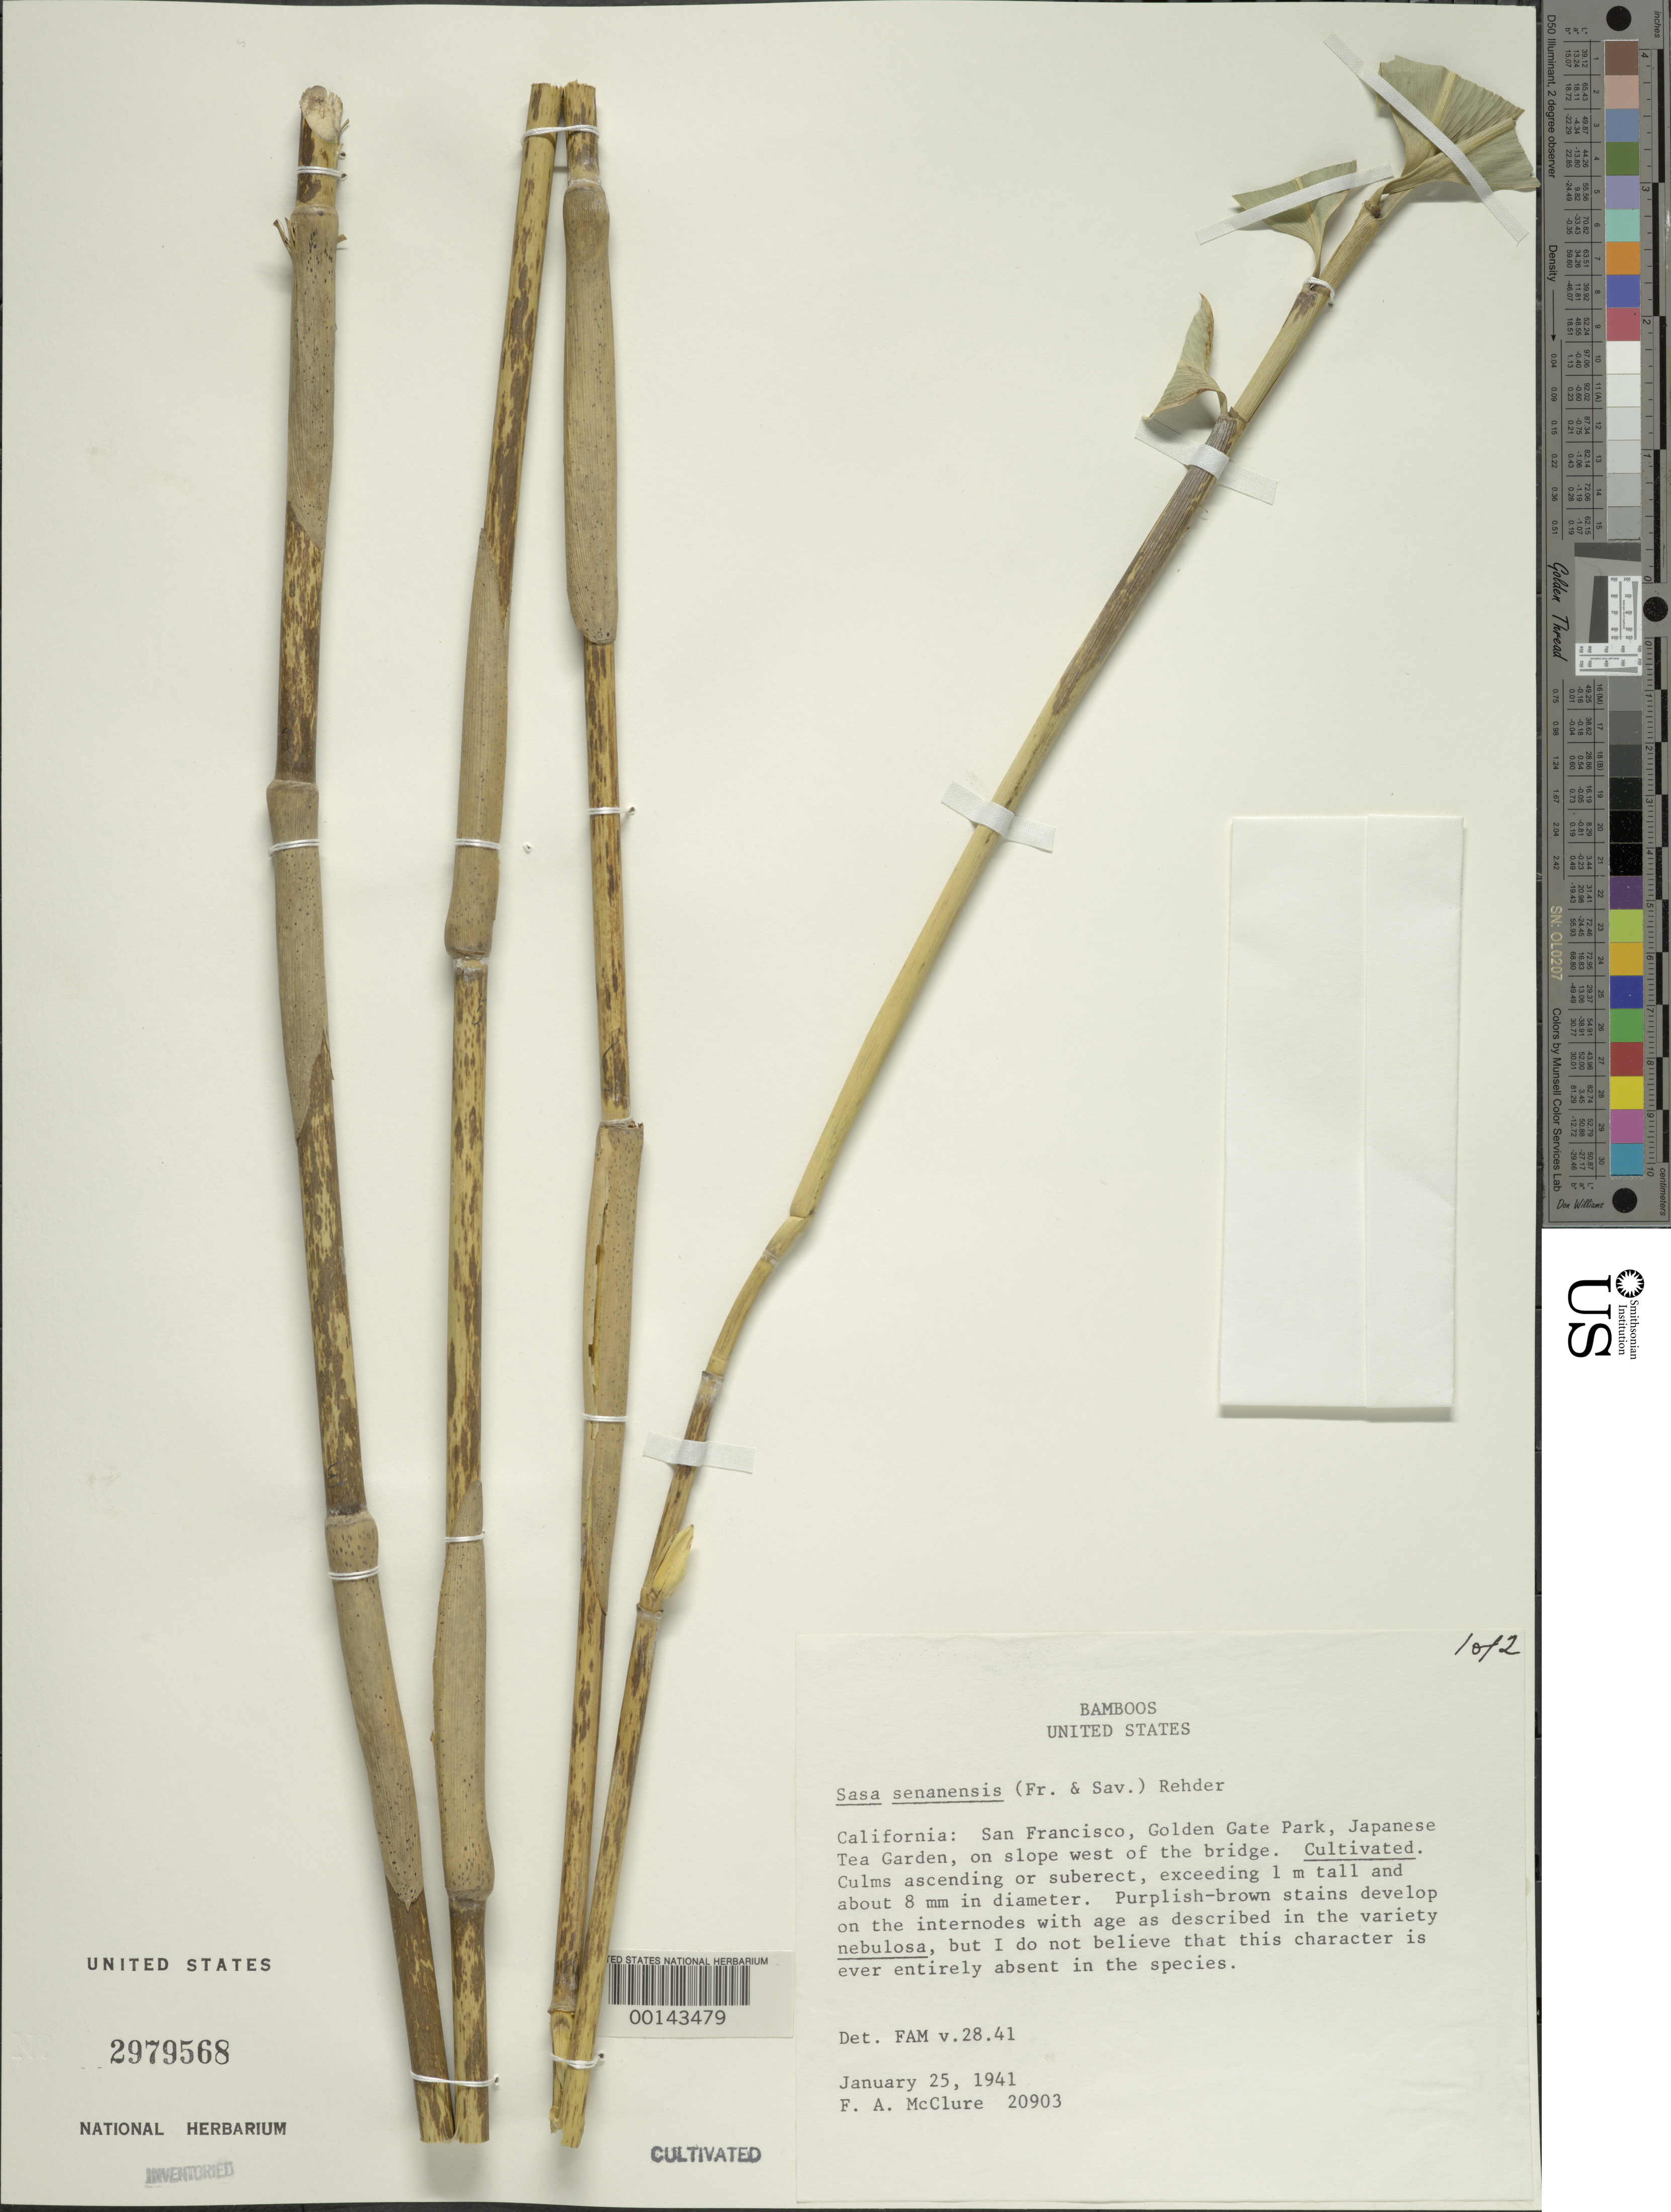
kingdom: Plantae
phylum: Tracheophyta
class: Liliopsida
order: Poales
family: Poaceae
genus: Sasa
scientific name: Sasa senanensis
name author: (Franch. & Sav.) Rehder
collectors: F. A. McClure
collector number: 20903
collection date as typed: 25 Jan 1941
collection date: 1941-01-25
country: United States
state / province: California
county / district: San Francisco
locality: San francisco, golden gate park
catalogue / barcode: US 2979568